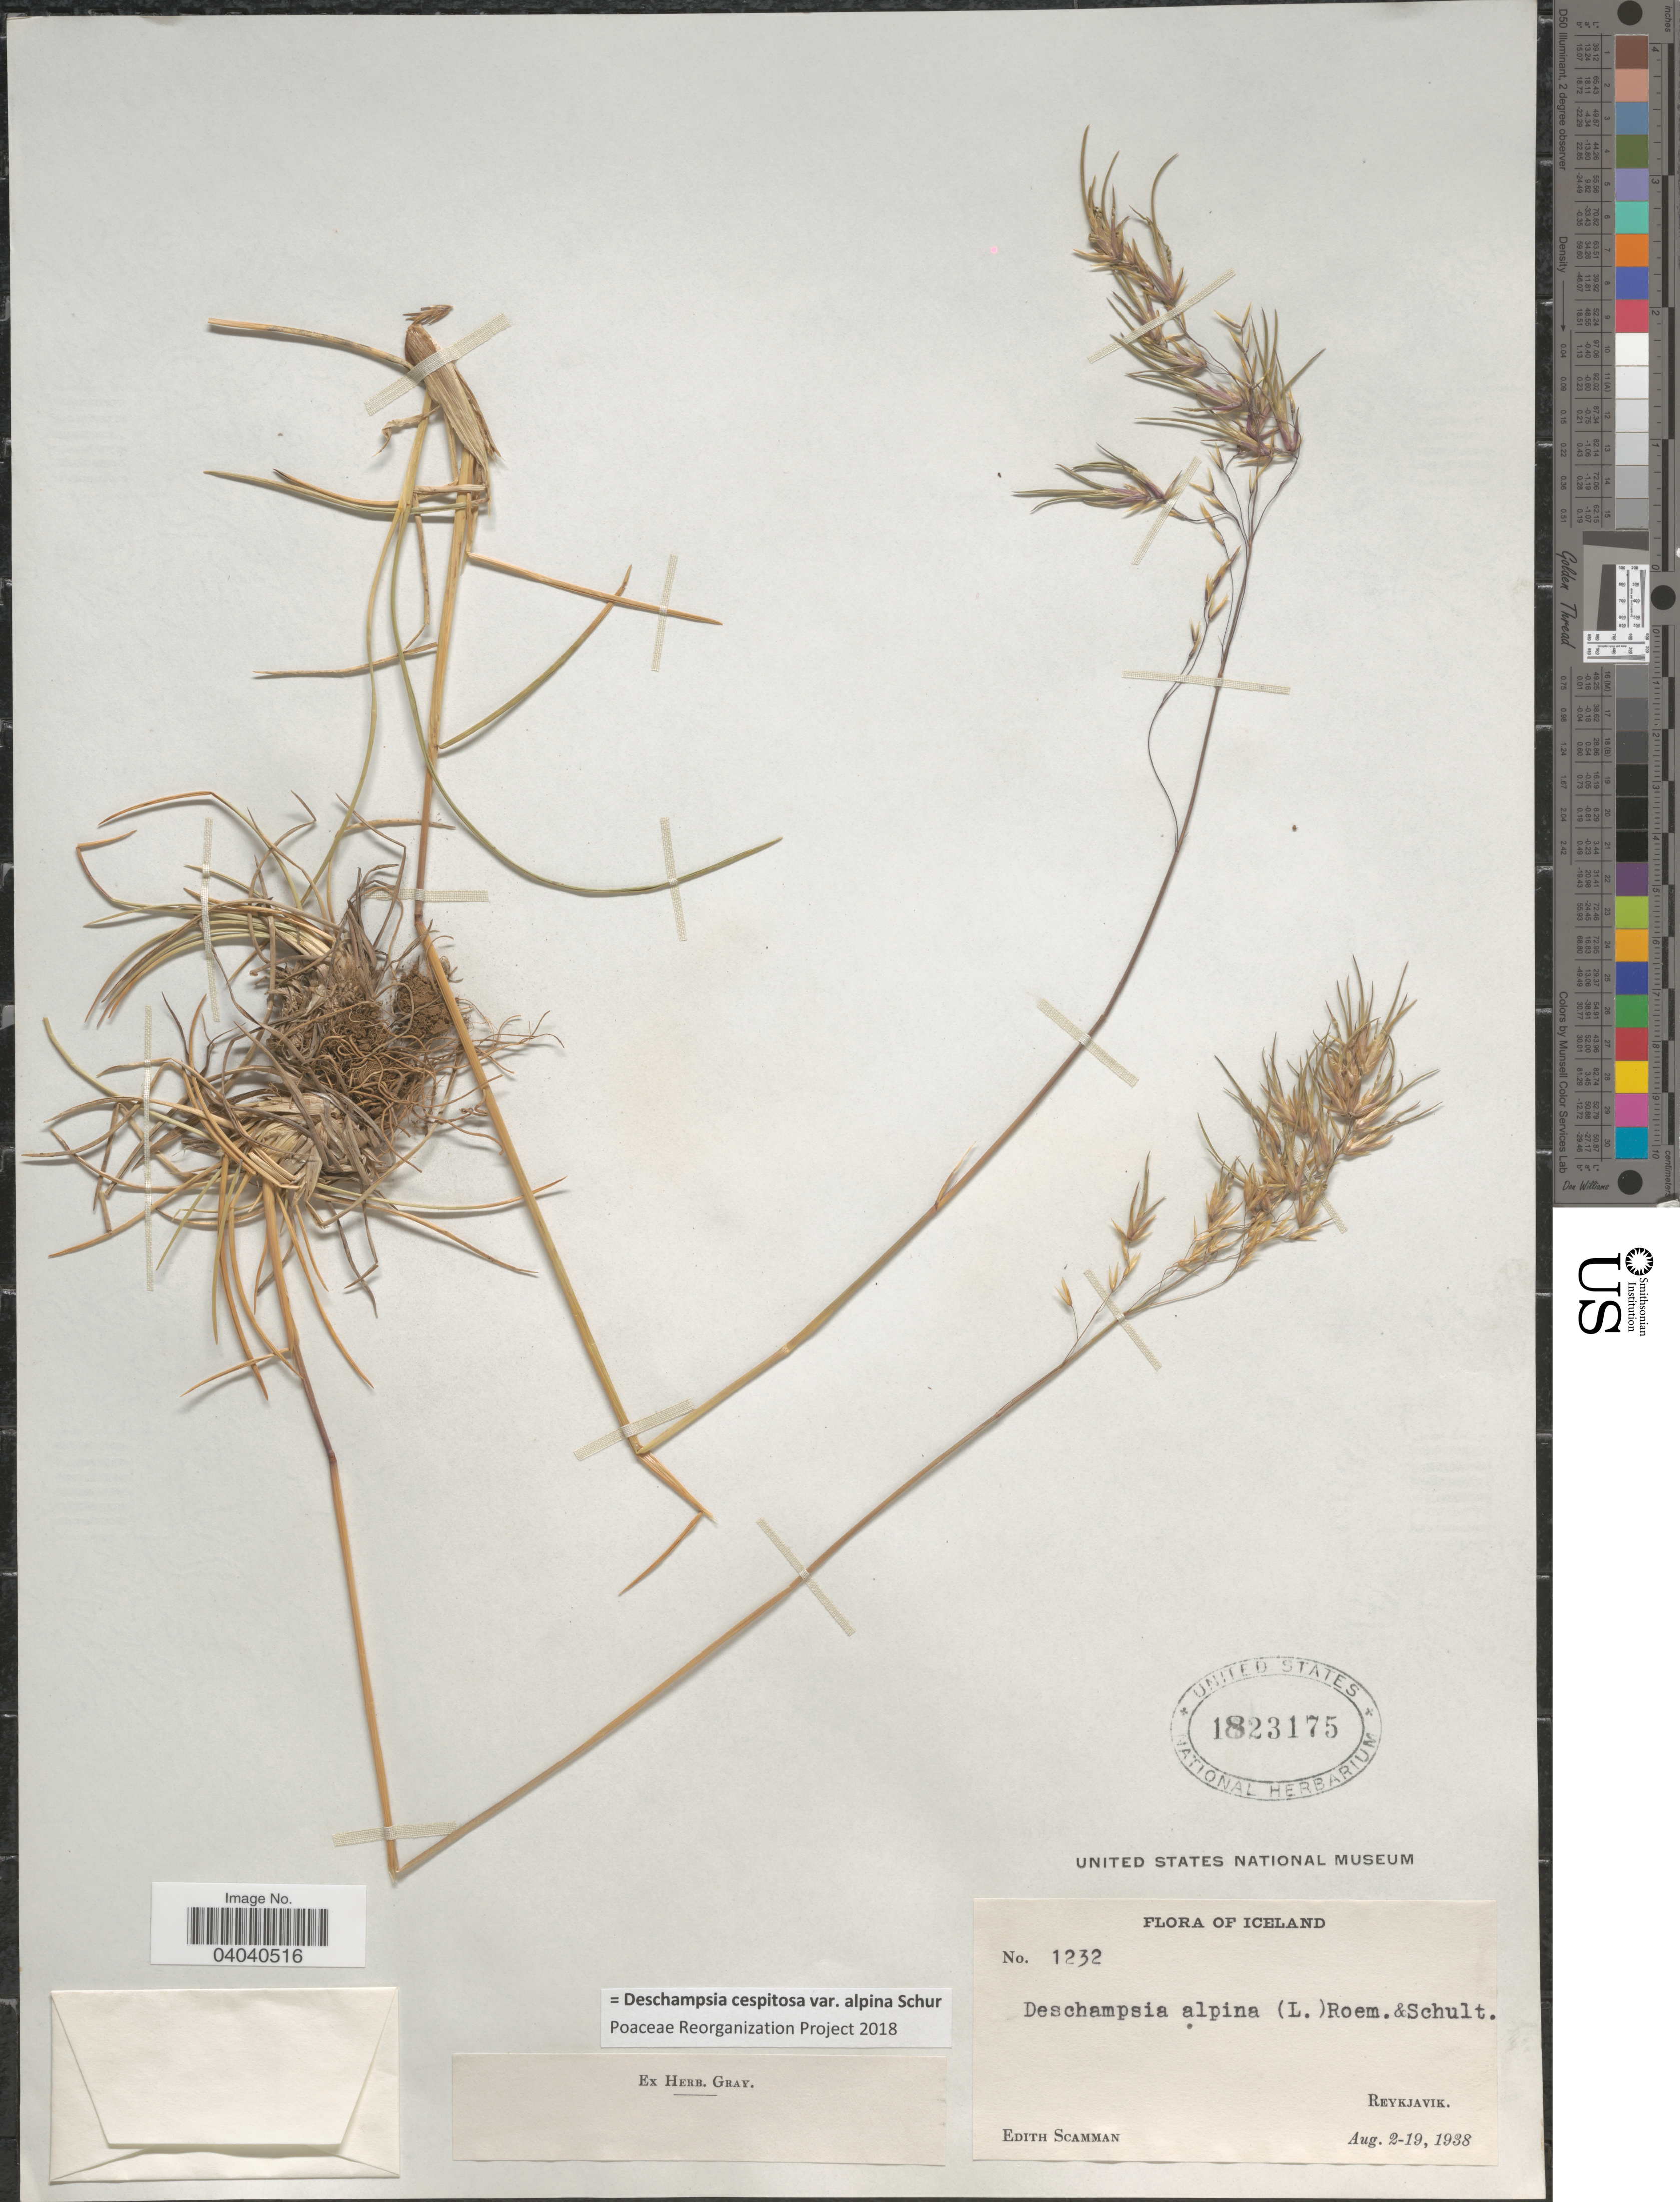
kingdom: Plantae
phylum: Tracheophyta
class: Liliopsida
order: Poales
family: Poaceae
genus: Deschampsia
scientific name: Deschampsia cespitosa var. alpina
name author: Vasey ex W.J. Beal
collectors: E. Scamman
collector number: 1232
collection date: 1938-08-02/1938-08-19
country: Iceland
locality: Reykjavik.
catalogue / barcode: US 1823175